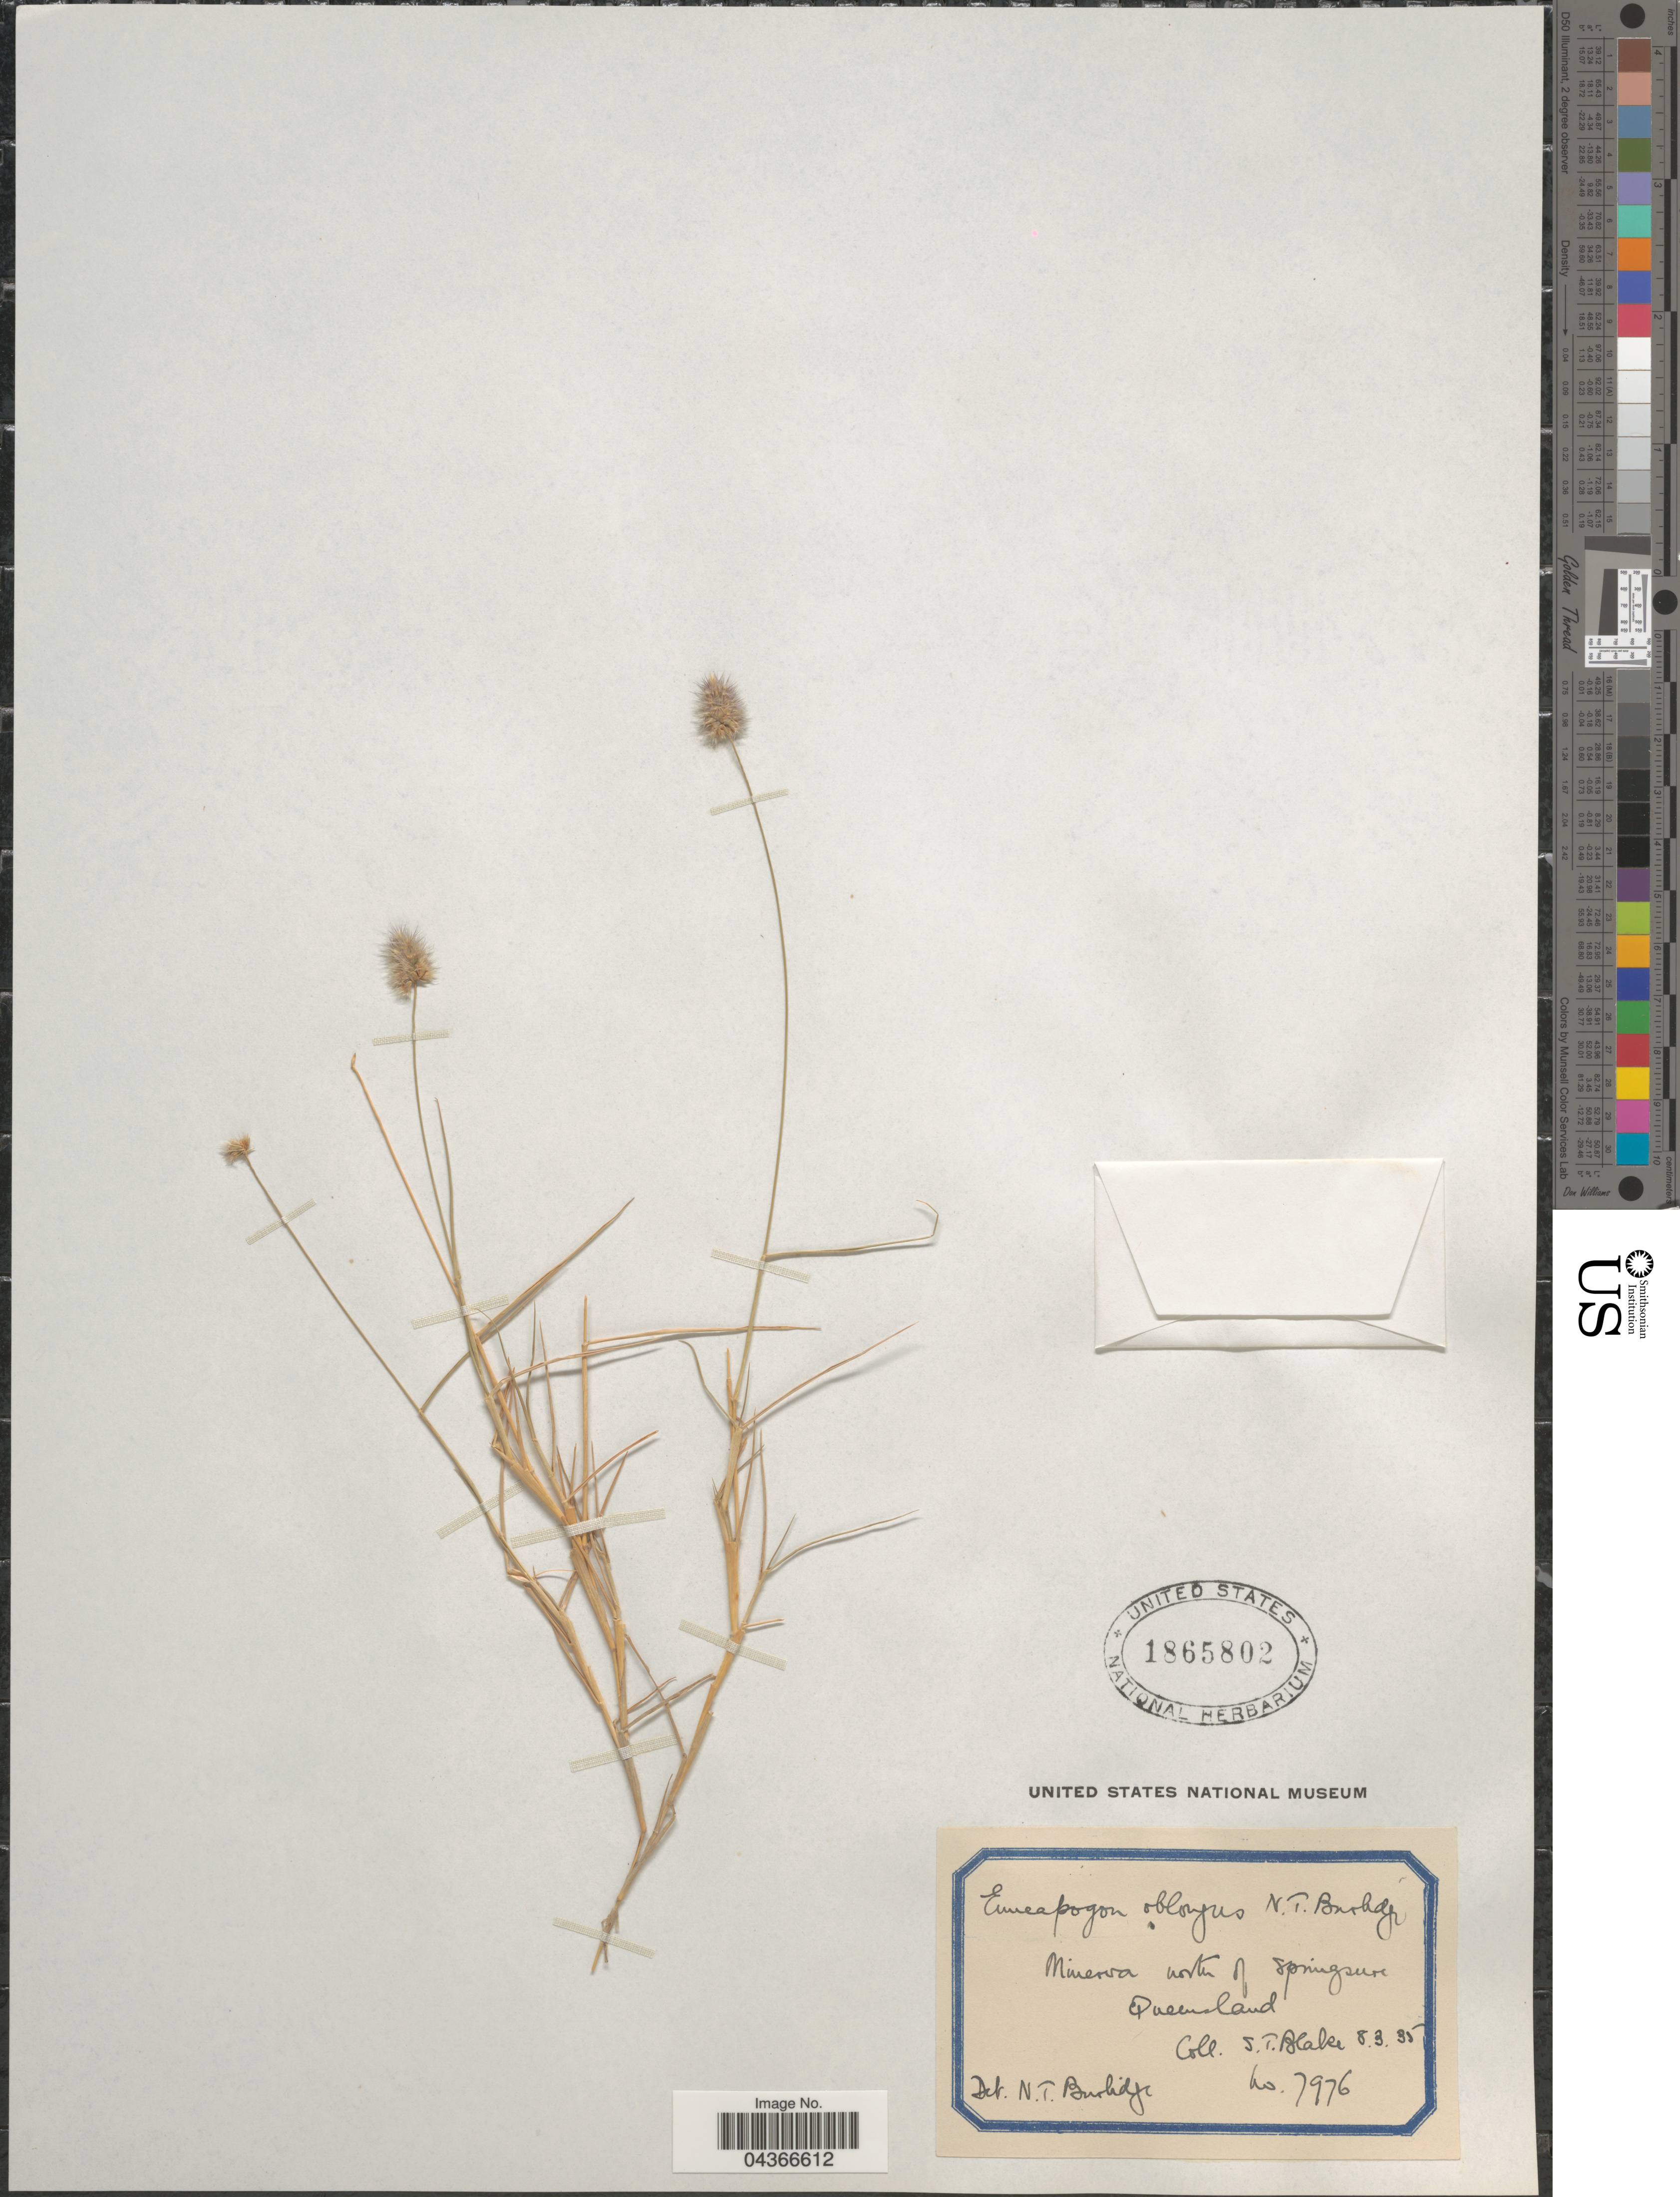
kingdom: Plantae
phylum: Tracheophyta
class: Liliopsida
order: Poales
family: Poaceae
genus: Enneapogon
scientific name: Enneapogon lindleyanus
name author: (Domin) C.E. Hubb.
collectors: S. T. Blake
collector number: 7976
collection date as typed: Transcribed d/m/y: 8/3/35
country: Australia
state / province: Queensland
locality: Minerva north of Springsure.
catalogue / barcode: US 1865802